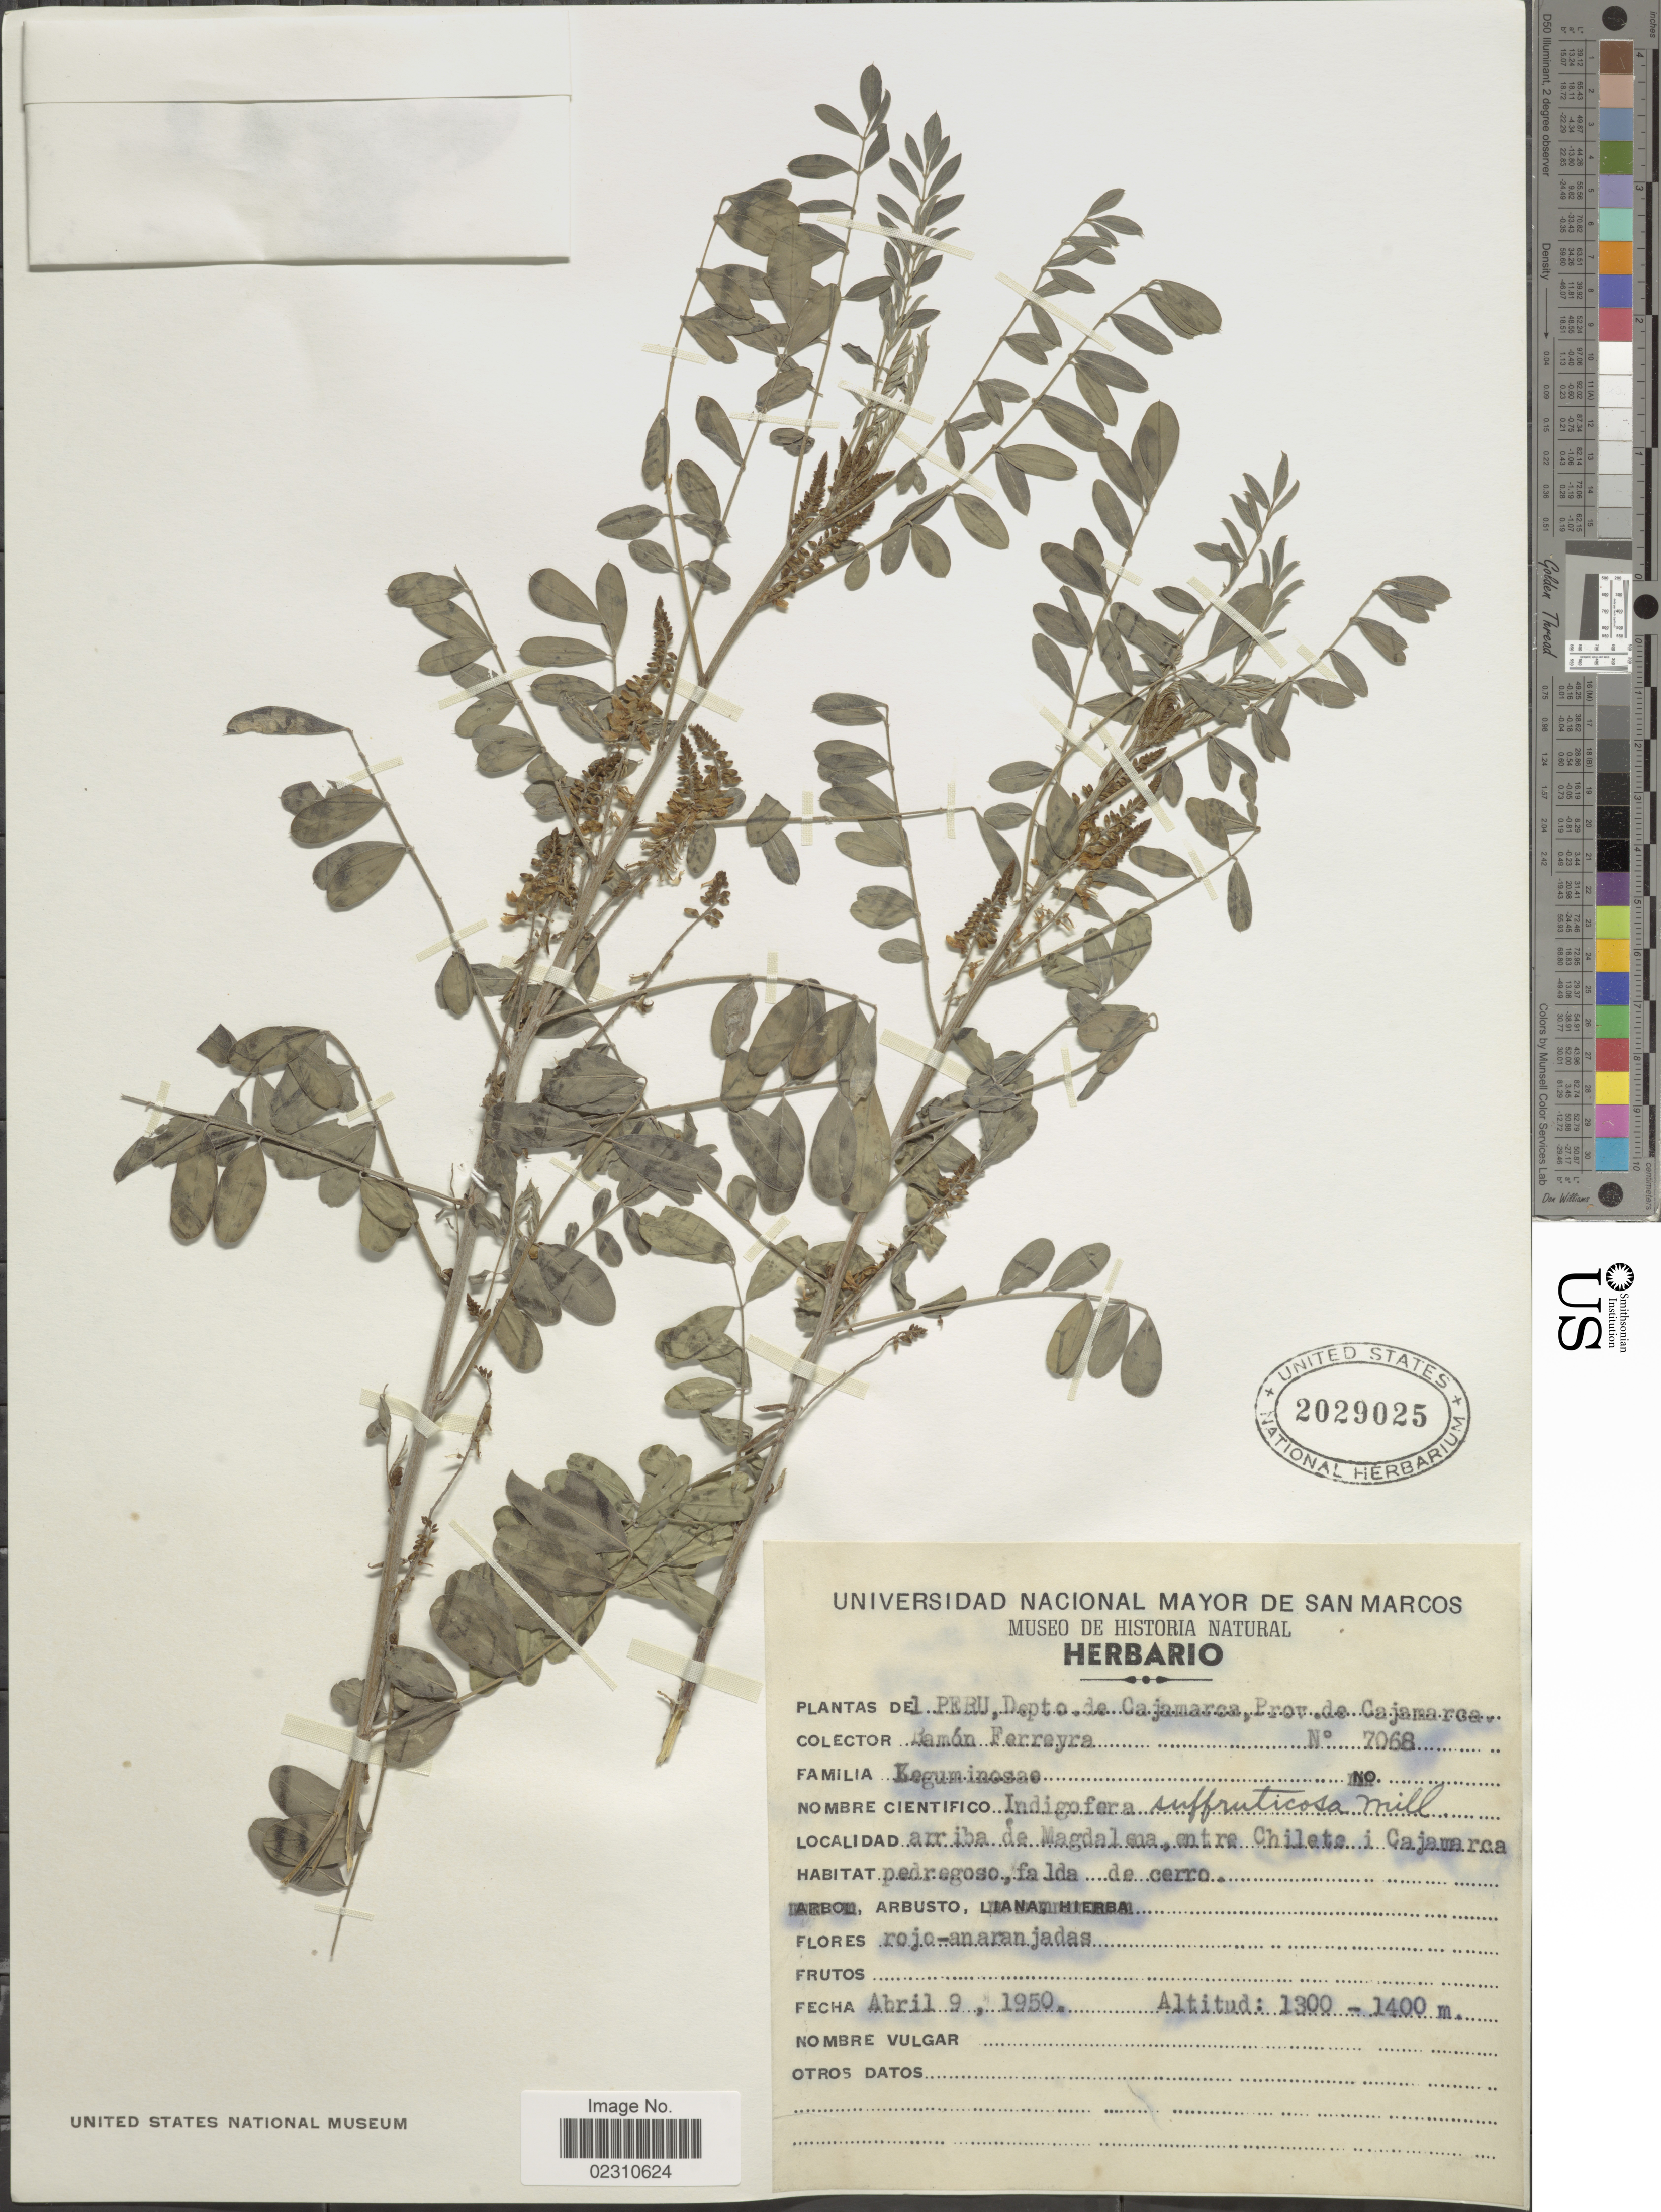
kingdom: Plantae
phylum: Tracheophyta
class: Magnoliopsida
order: Fabales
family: Fabaceae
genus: Indigofera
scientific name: Indigofera suffruticosa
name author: Mill.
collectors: R. A. Ferreyra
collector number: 7068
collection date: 1950-04-09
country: Peru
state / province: Cajamarca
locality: Peru, Depto. de Cajamarca, Prov. de Cajamarca , Arriba de Magdalena, entre Chilete i Cajamarca.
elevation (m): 1300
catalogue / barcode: US 2029025